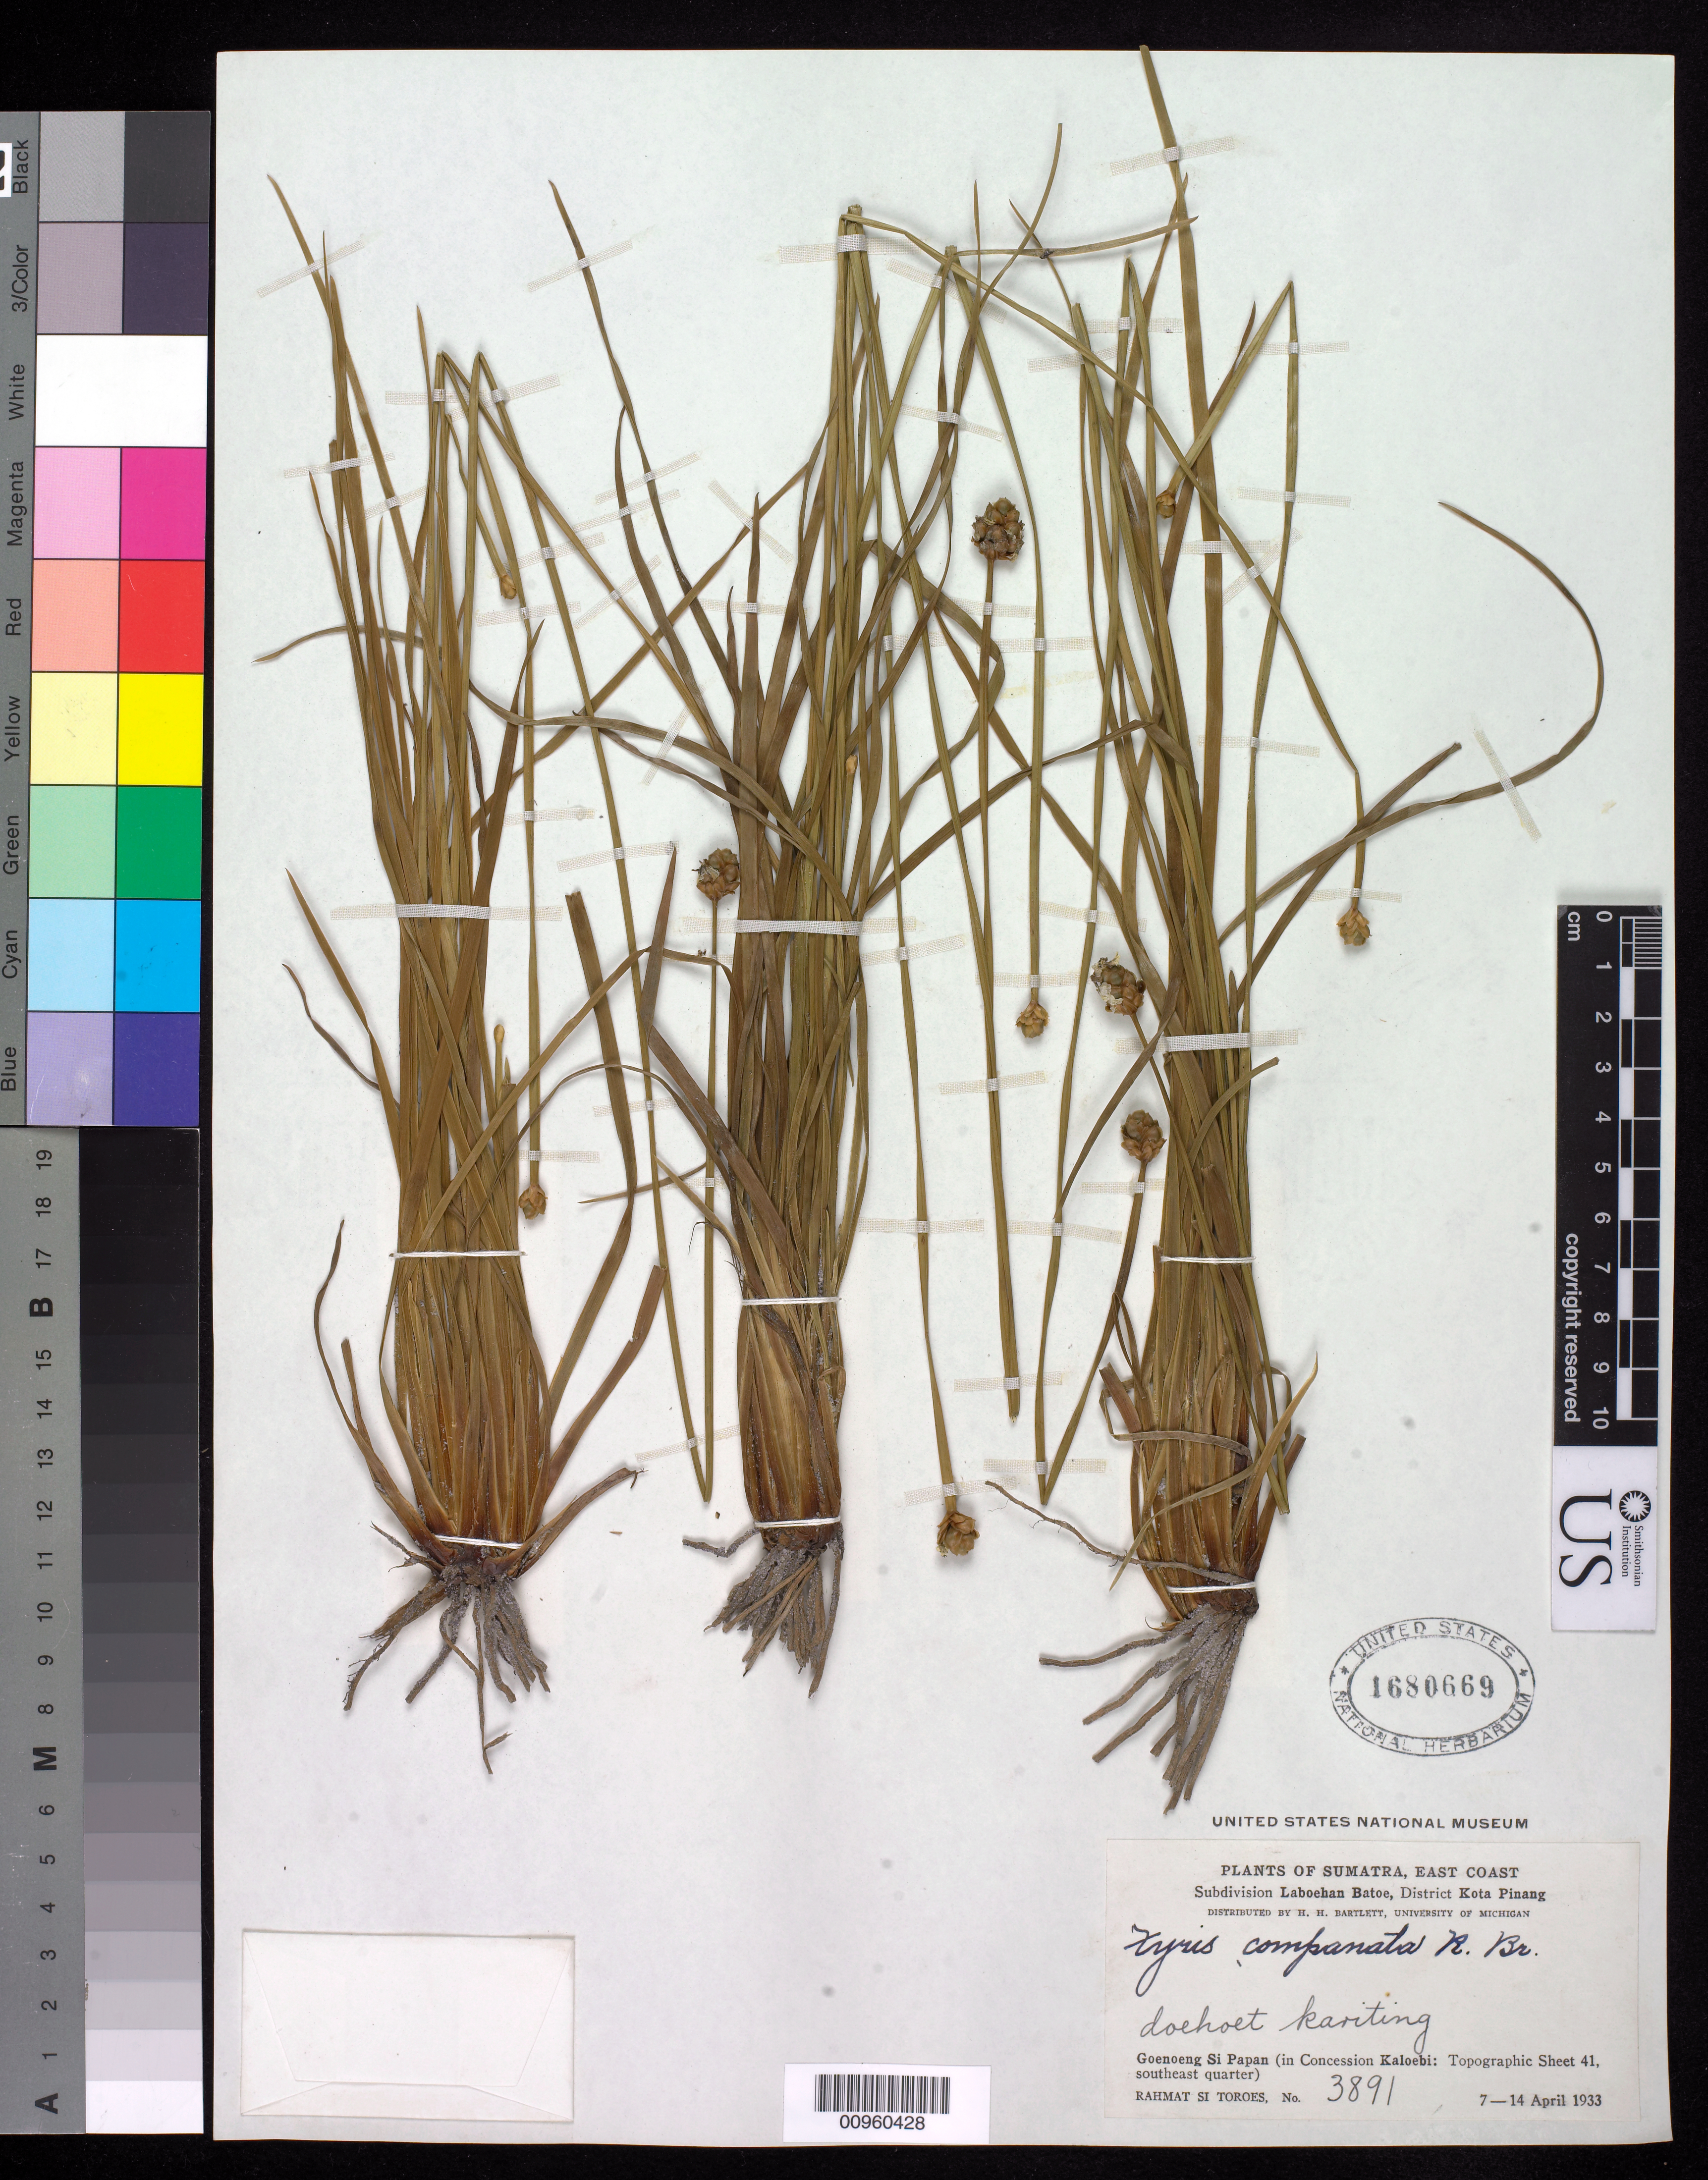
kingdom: Plantae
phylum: Tracheophyta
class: Liliopsida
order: Poales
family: Xyridaceae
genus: Xyris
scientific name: Xyris complanata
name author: R. Br.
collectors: Rahmat Si Boeea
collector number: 3891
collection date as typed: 07 Apr 1933 to 14 Apr 1933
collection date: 1933-04-07/1933-04-14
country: Indonesia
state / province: Sumatra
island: Sumatra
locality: East Coast, Subdiv. Loboehan Batoe, Dist. Kota Pinang, Goenoeng Si Papan, concession kaloebi topographic Sheet 41 SE quarter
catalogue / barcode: US 1680669